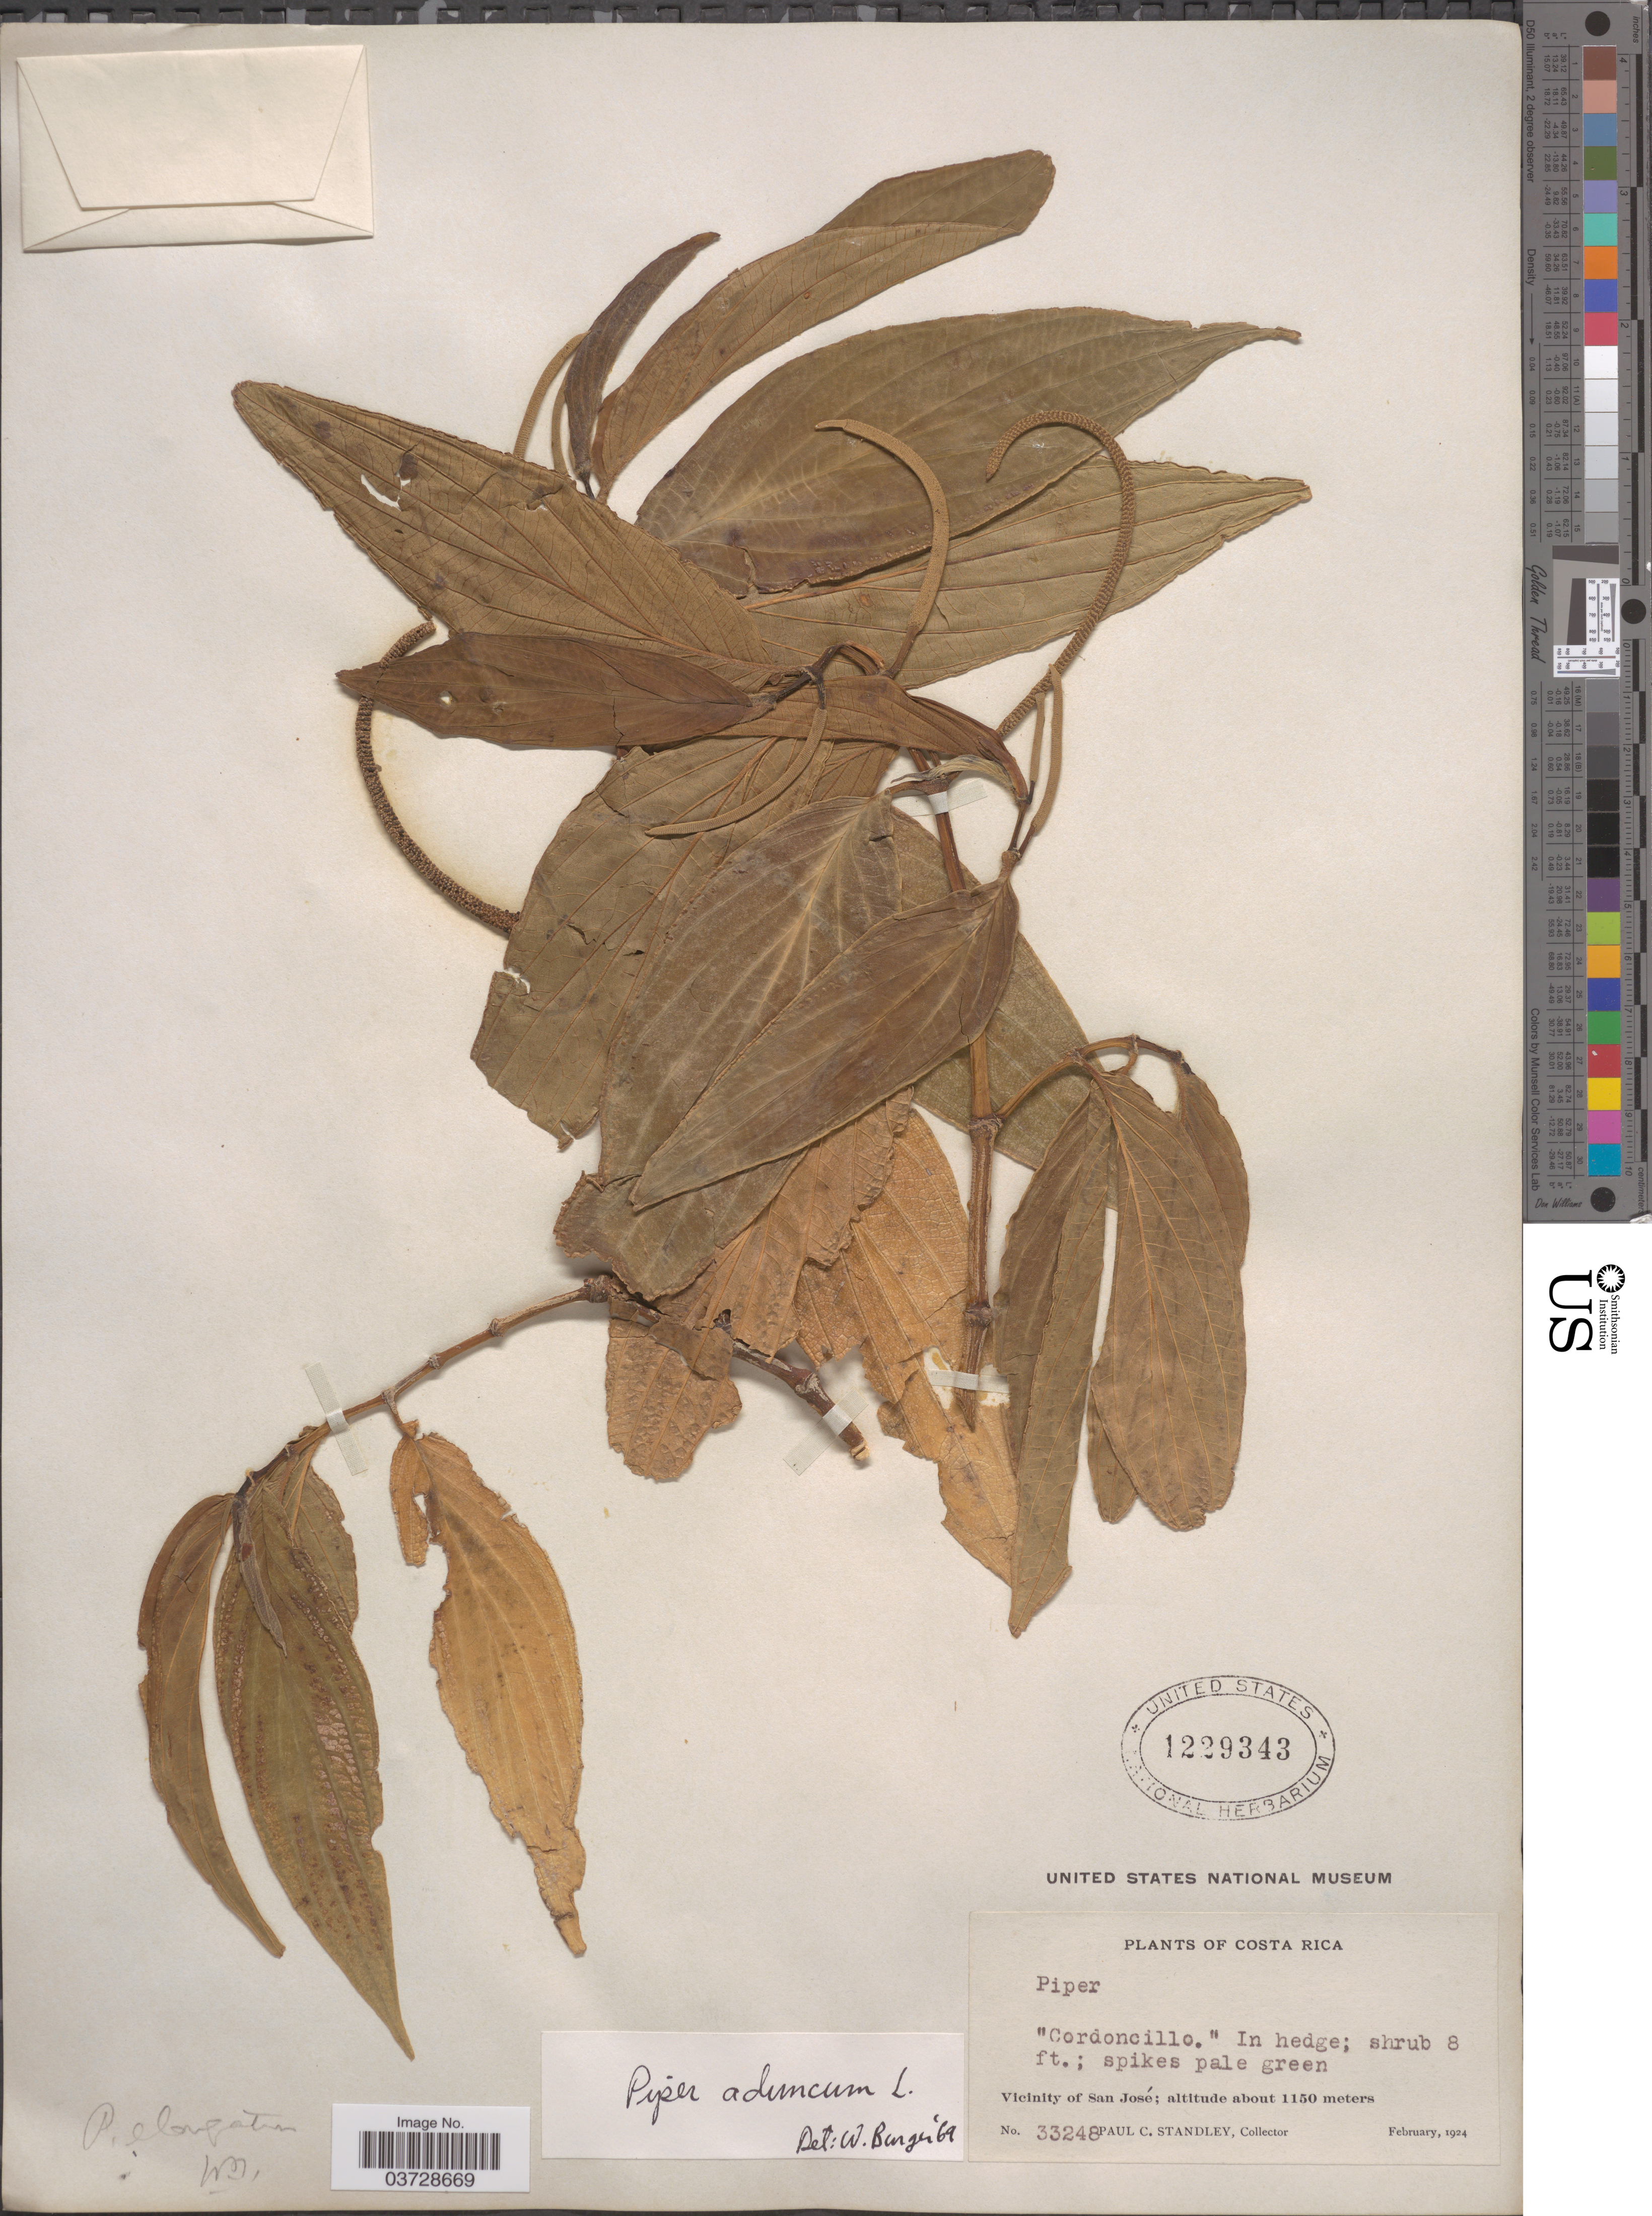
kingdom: Plantae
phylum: Tracheophyta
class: Magnoliopsida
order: Piperales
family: Piperaceae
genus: Piper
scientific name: Piper aduncum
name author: L.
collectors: P. C. Standley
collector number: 33248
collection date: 1924-02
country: Costa Rica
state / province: San José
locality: Vicinity of San José.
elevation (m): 1150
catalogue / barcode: US 1229343